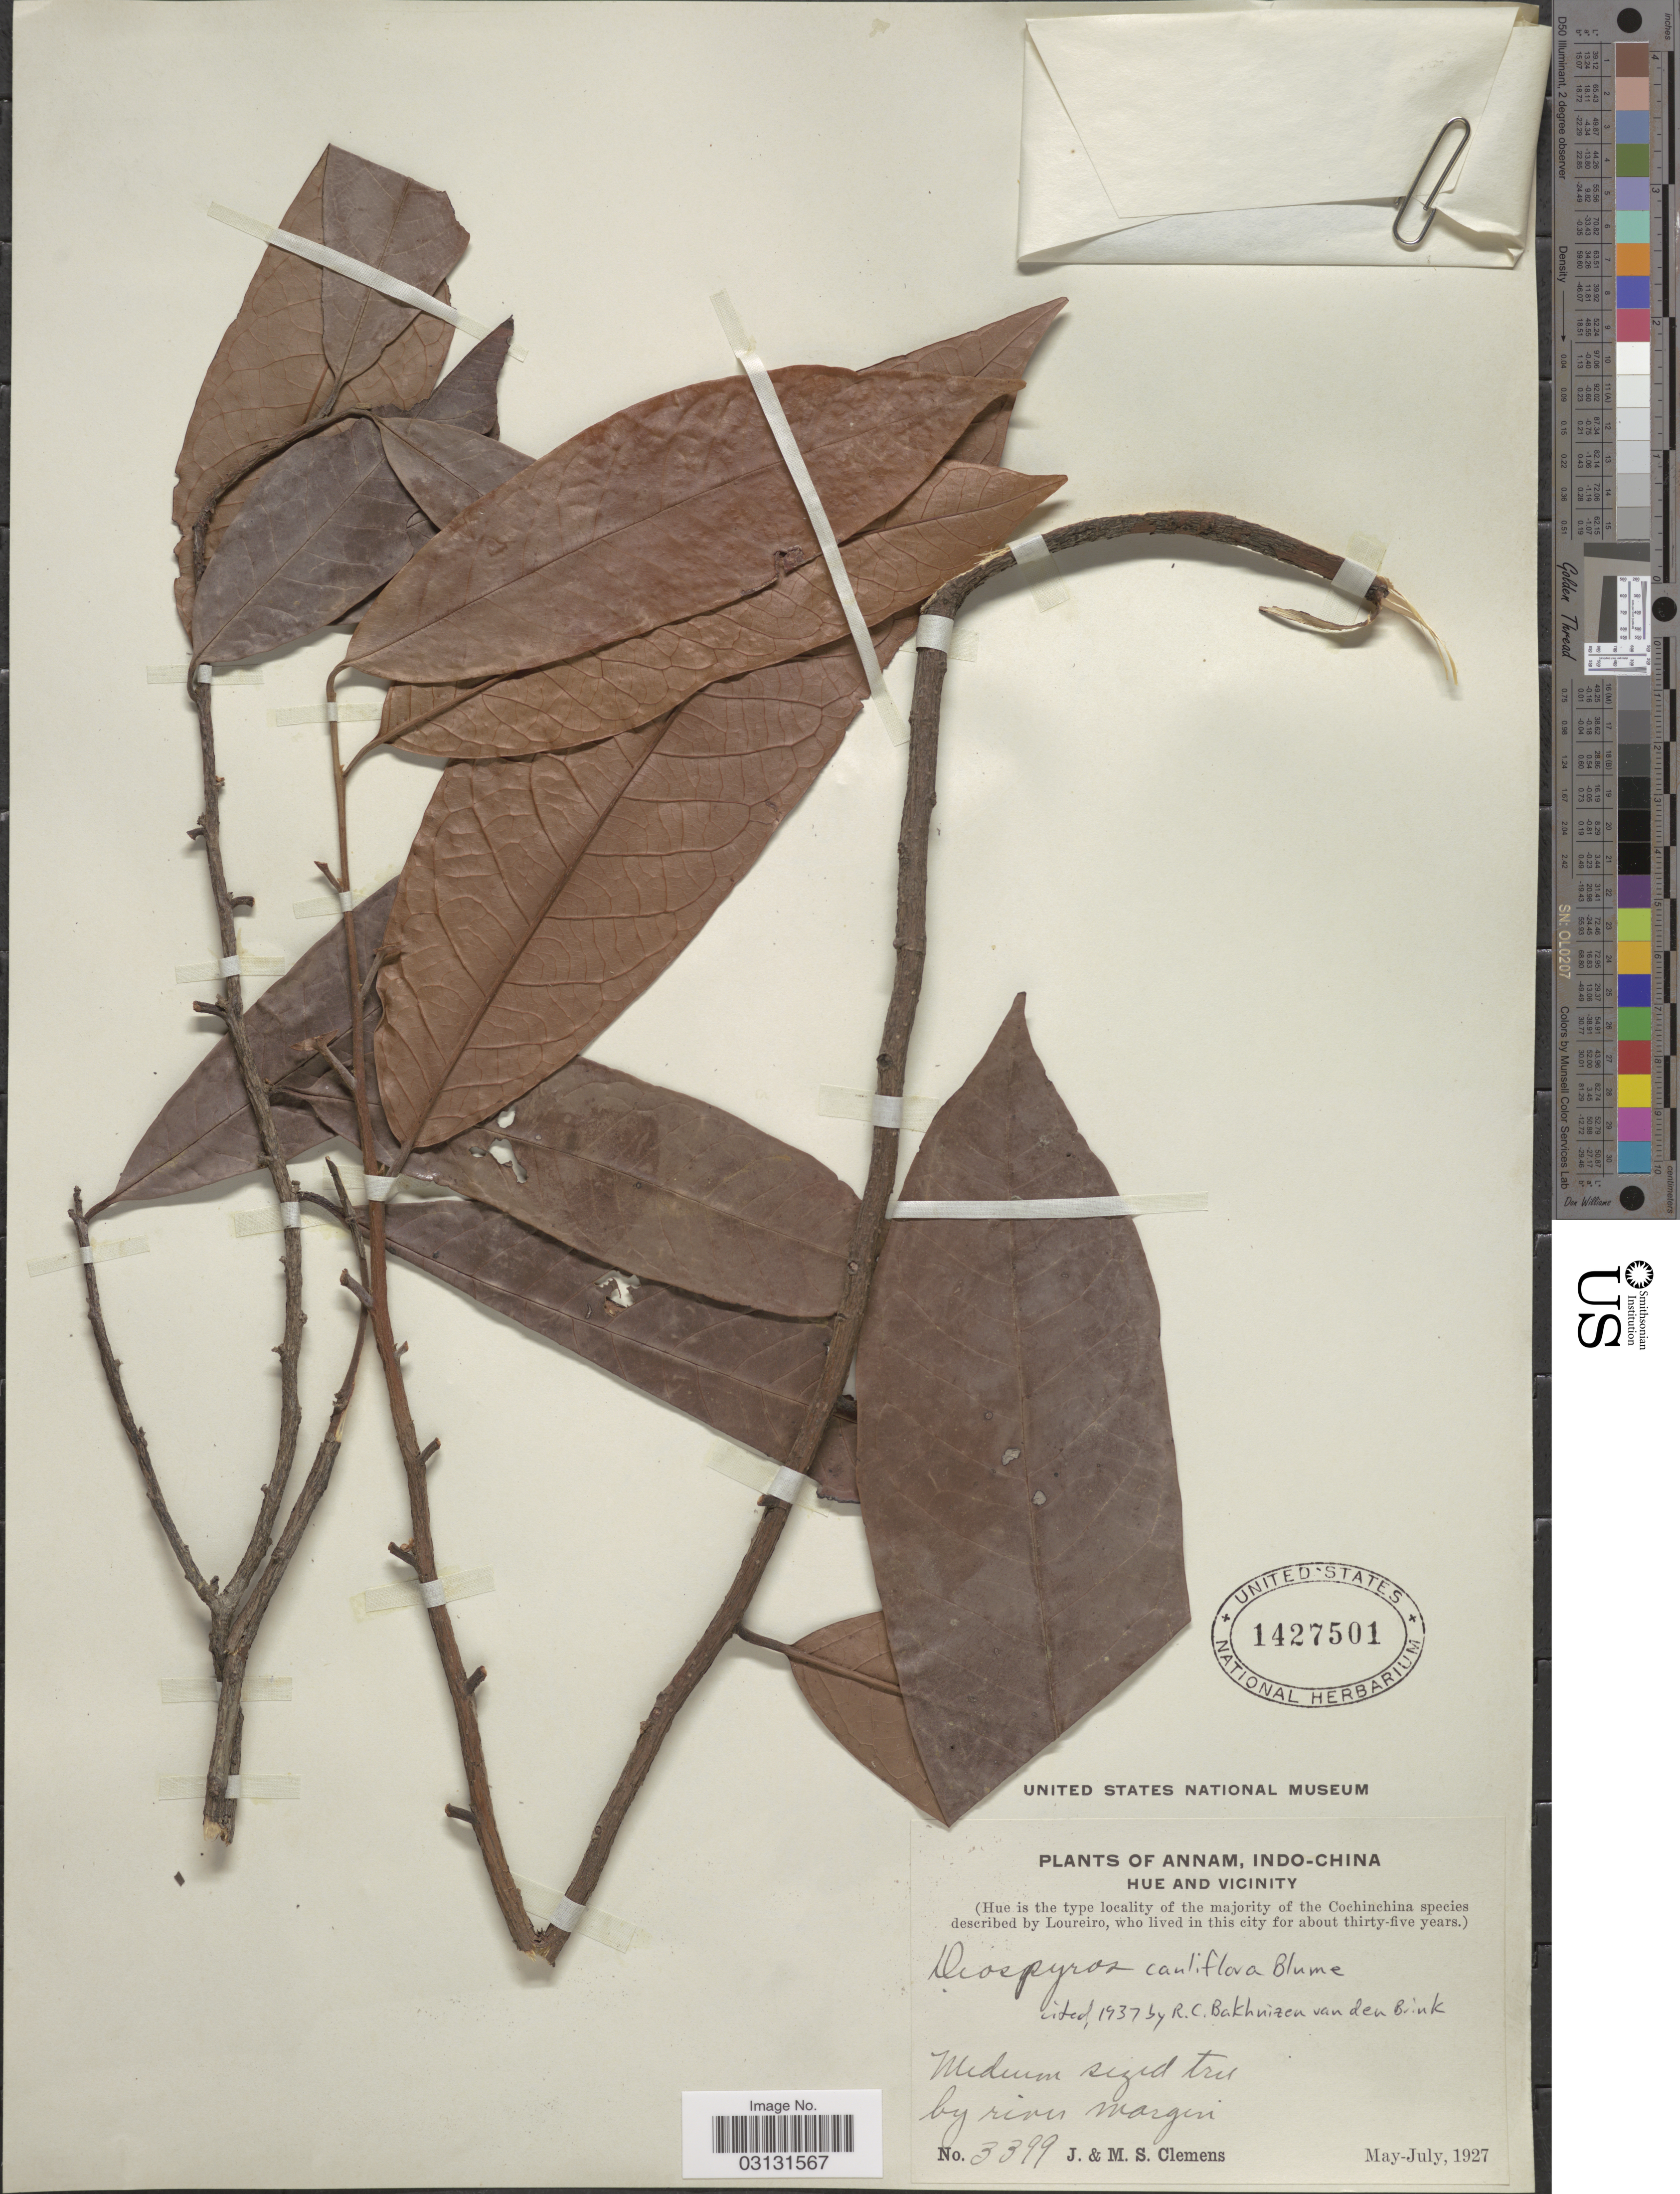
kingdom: Plantae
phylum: Tracheophyta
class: Magnoliopsida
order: Ericales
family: Ebenaceae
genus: Diospyros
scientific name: Diospyros cauliflora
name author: Blume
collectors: J. Clemens & M. S. Clemens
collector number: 3399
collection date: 1927-05/1927-07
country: Vietnam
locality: Annam, Indo-China. Hue and Vicinity, by river margin.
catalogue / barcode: US 1427501